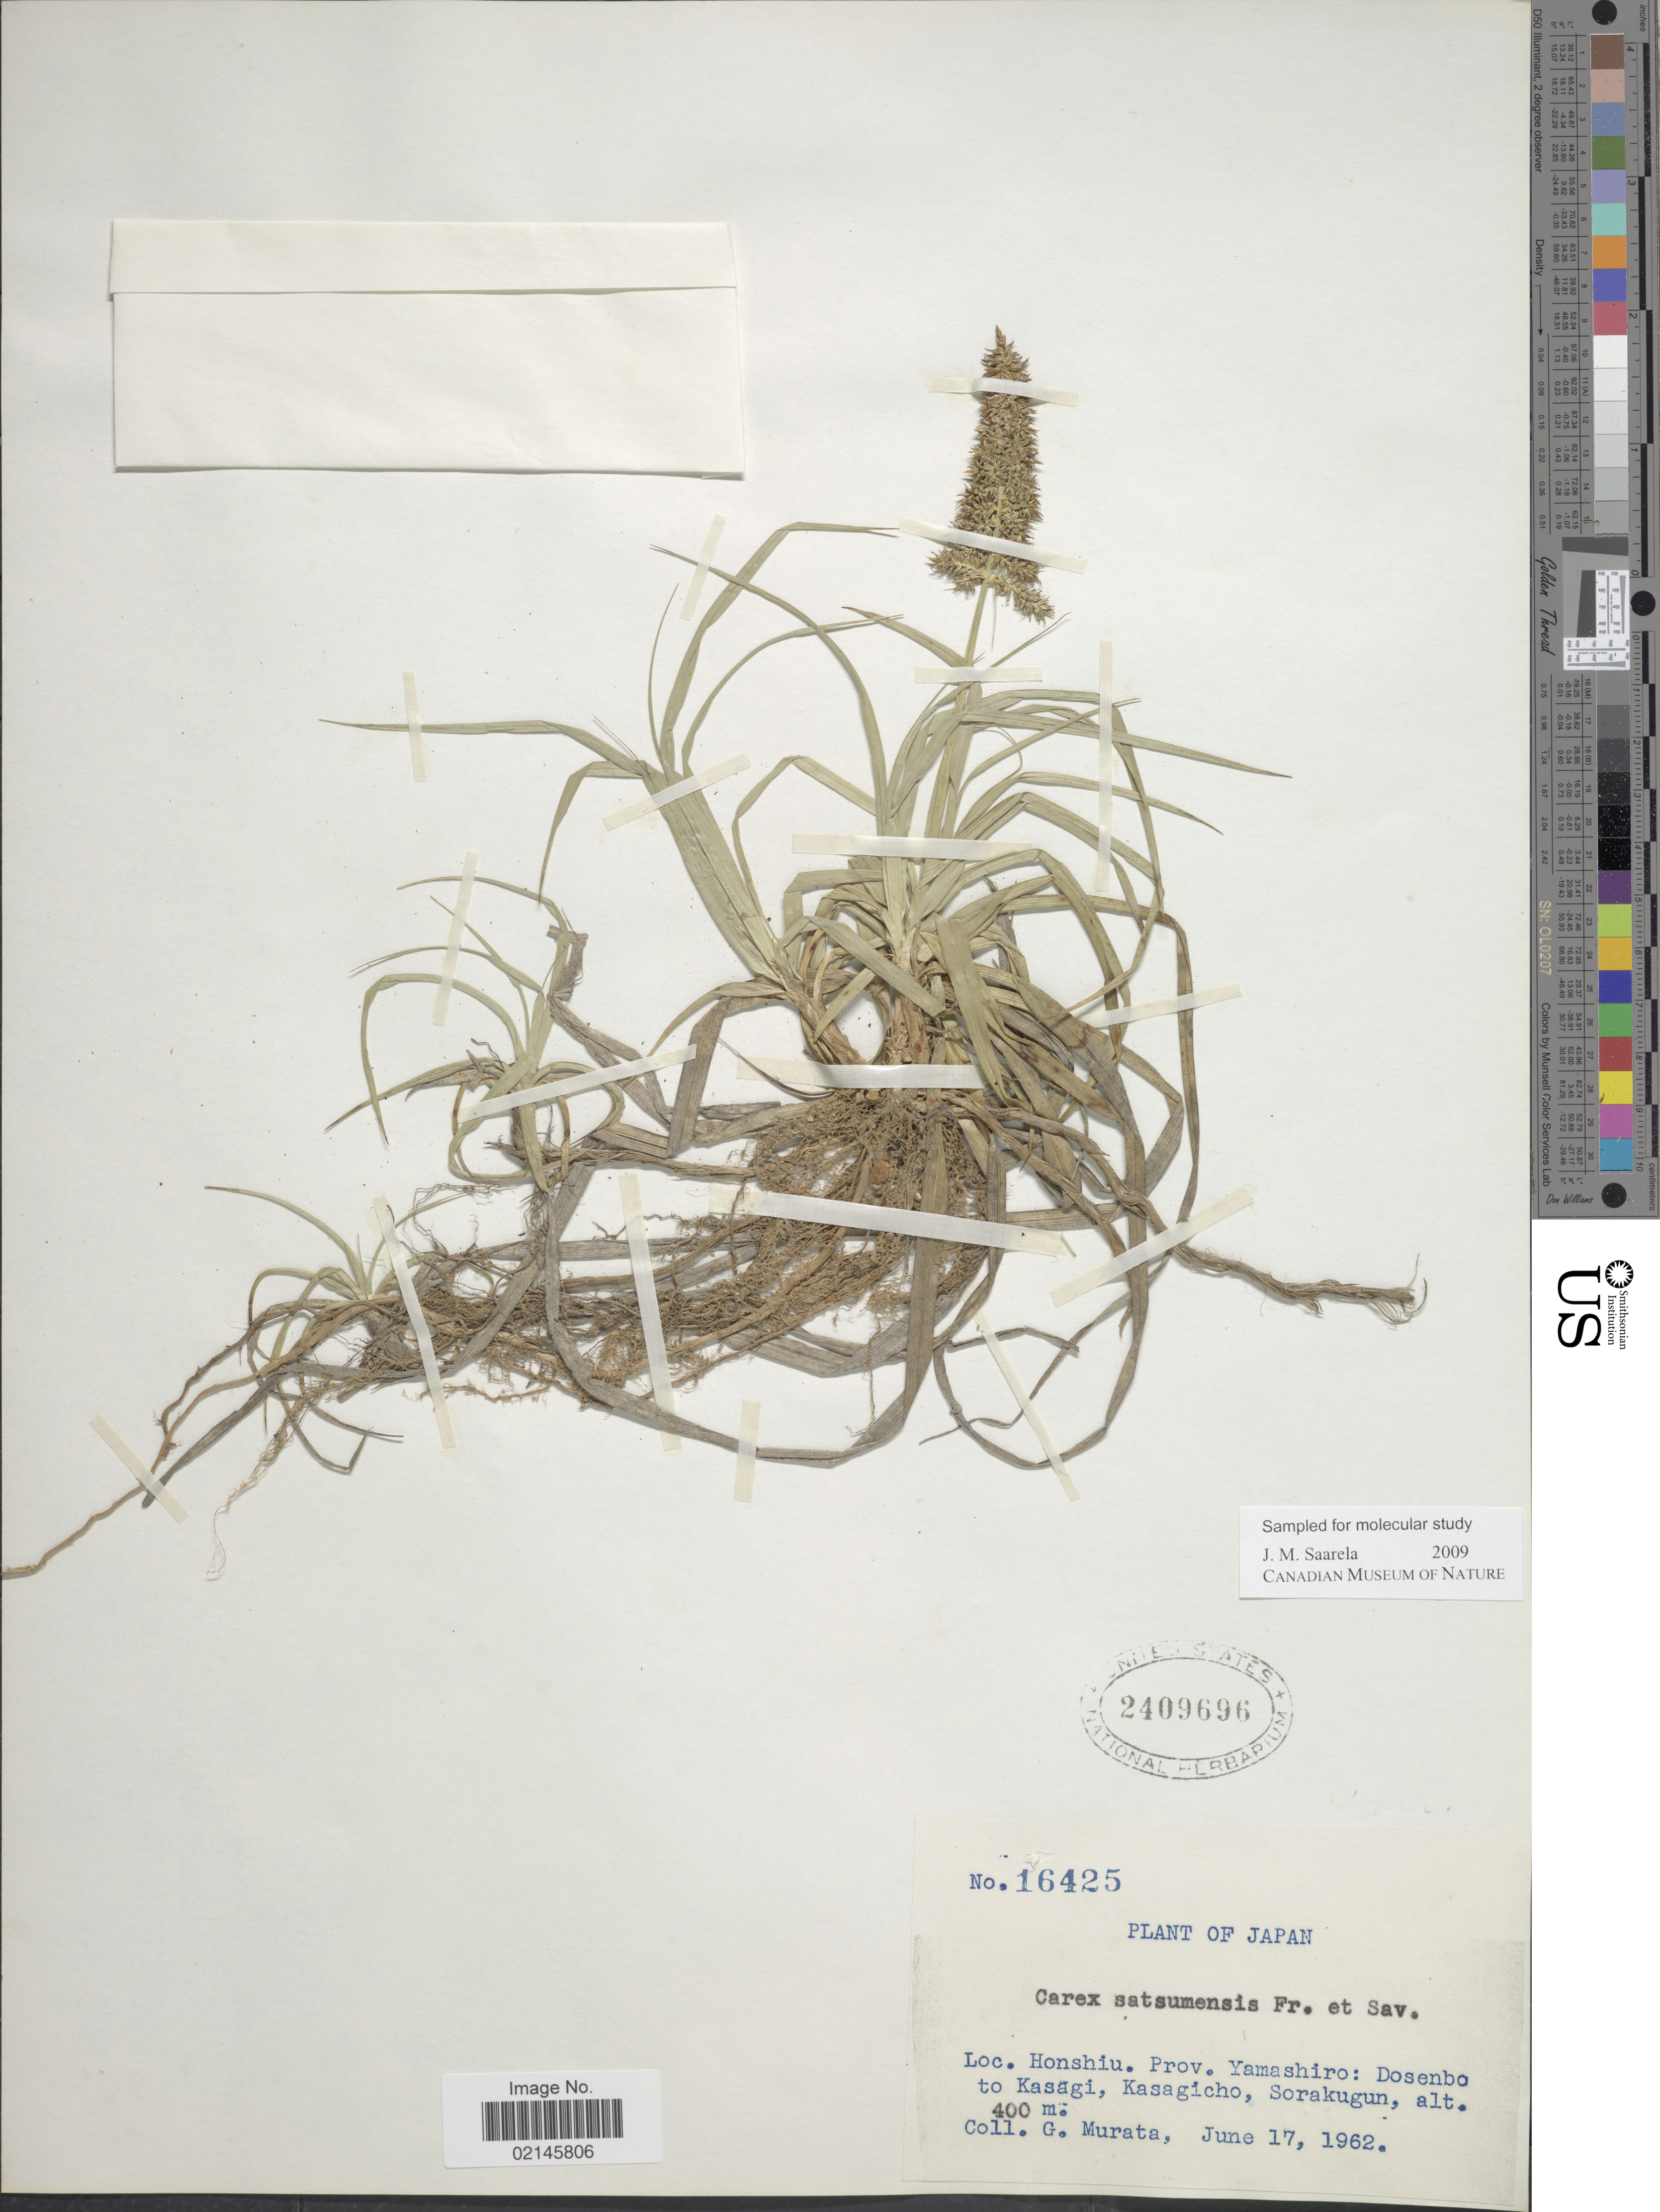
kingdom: Plantae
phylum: Tracheophyta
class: Liliopsida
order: Poales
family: Cyperaceae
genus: Carex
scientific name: Carex satsumensis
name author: Franch. & Sav.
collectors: G. Murata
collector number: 16425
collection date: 1962-06-17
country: Japan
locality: Honshiu. Prov. Yamashiro: Dosenbo to Kasagu, Kasagischo, Sorakugun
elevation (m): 400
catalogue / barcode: US 2409696